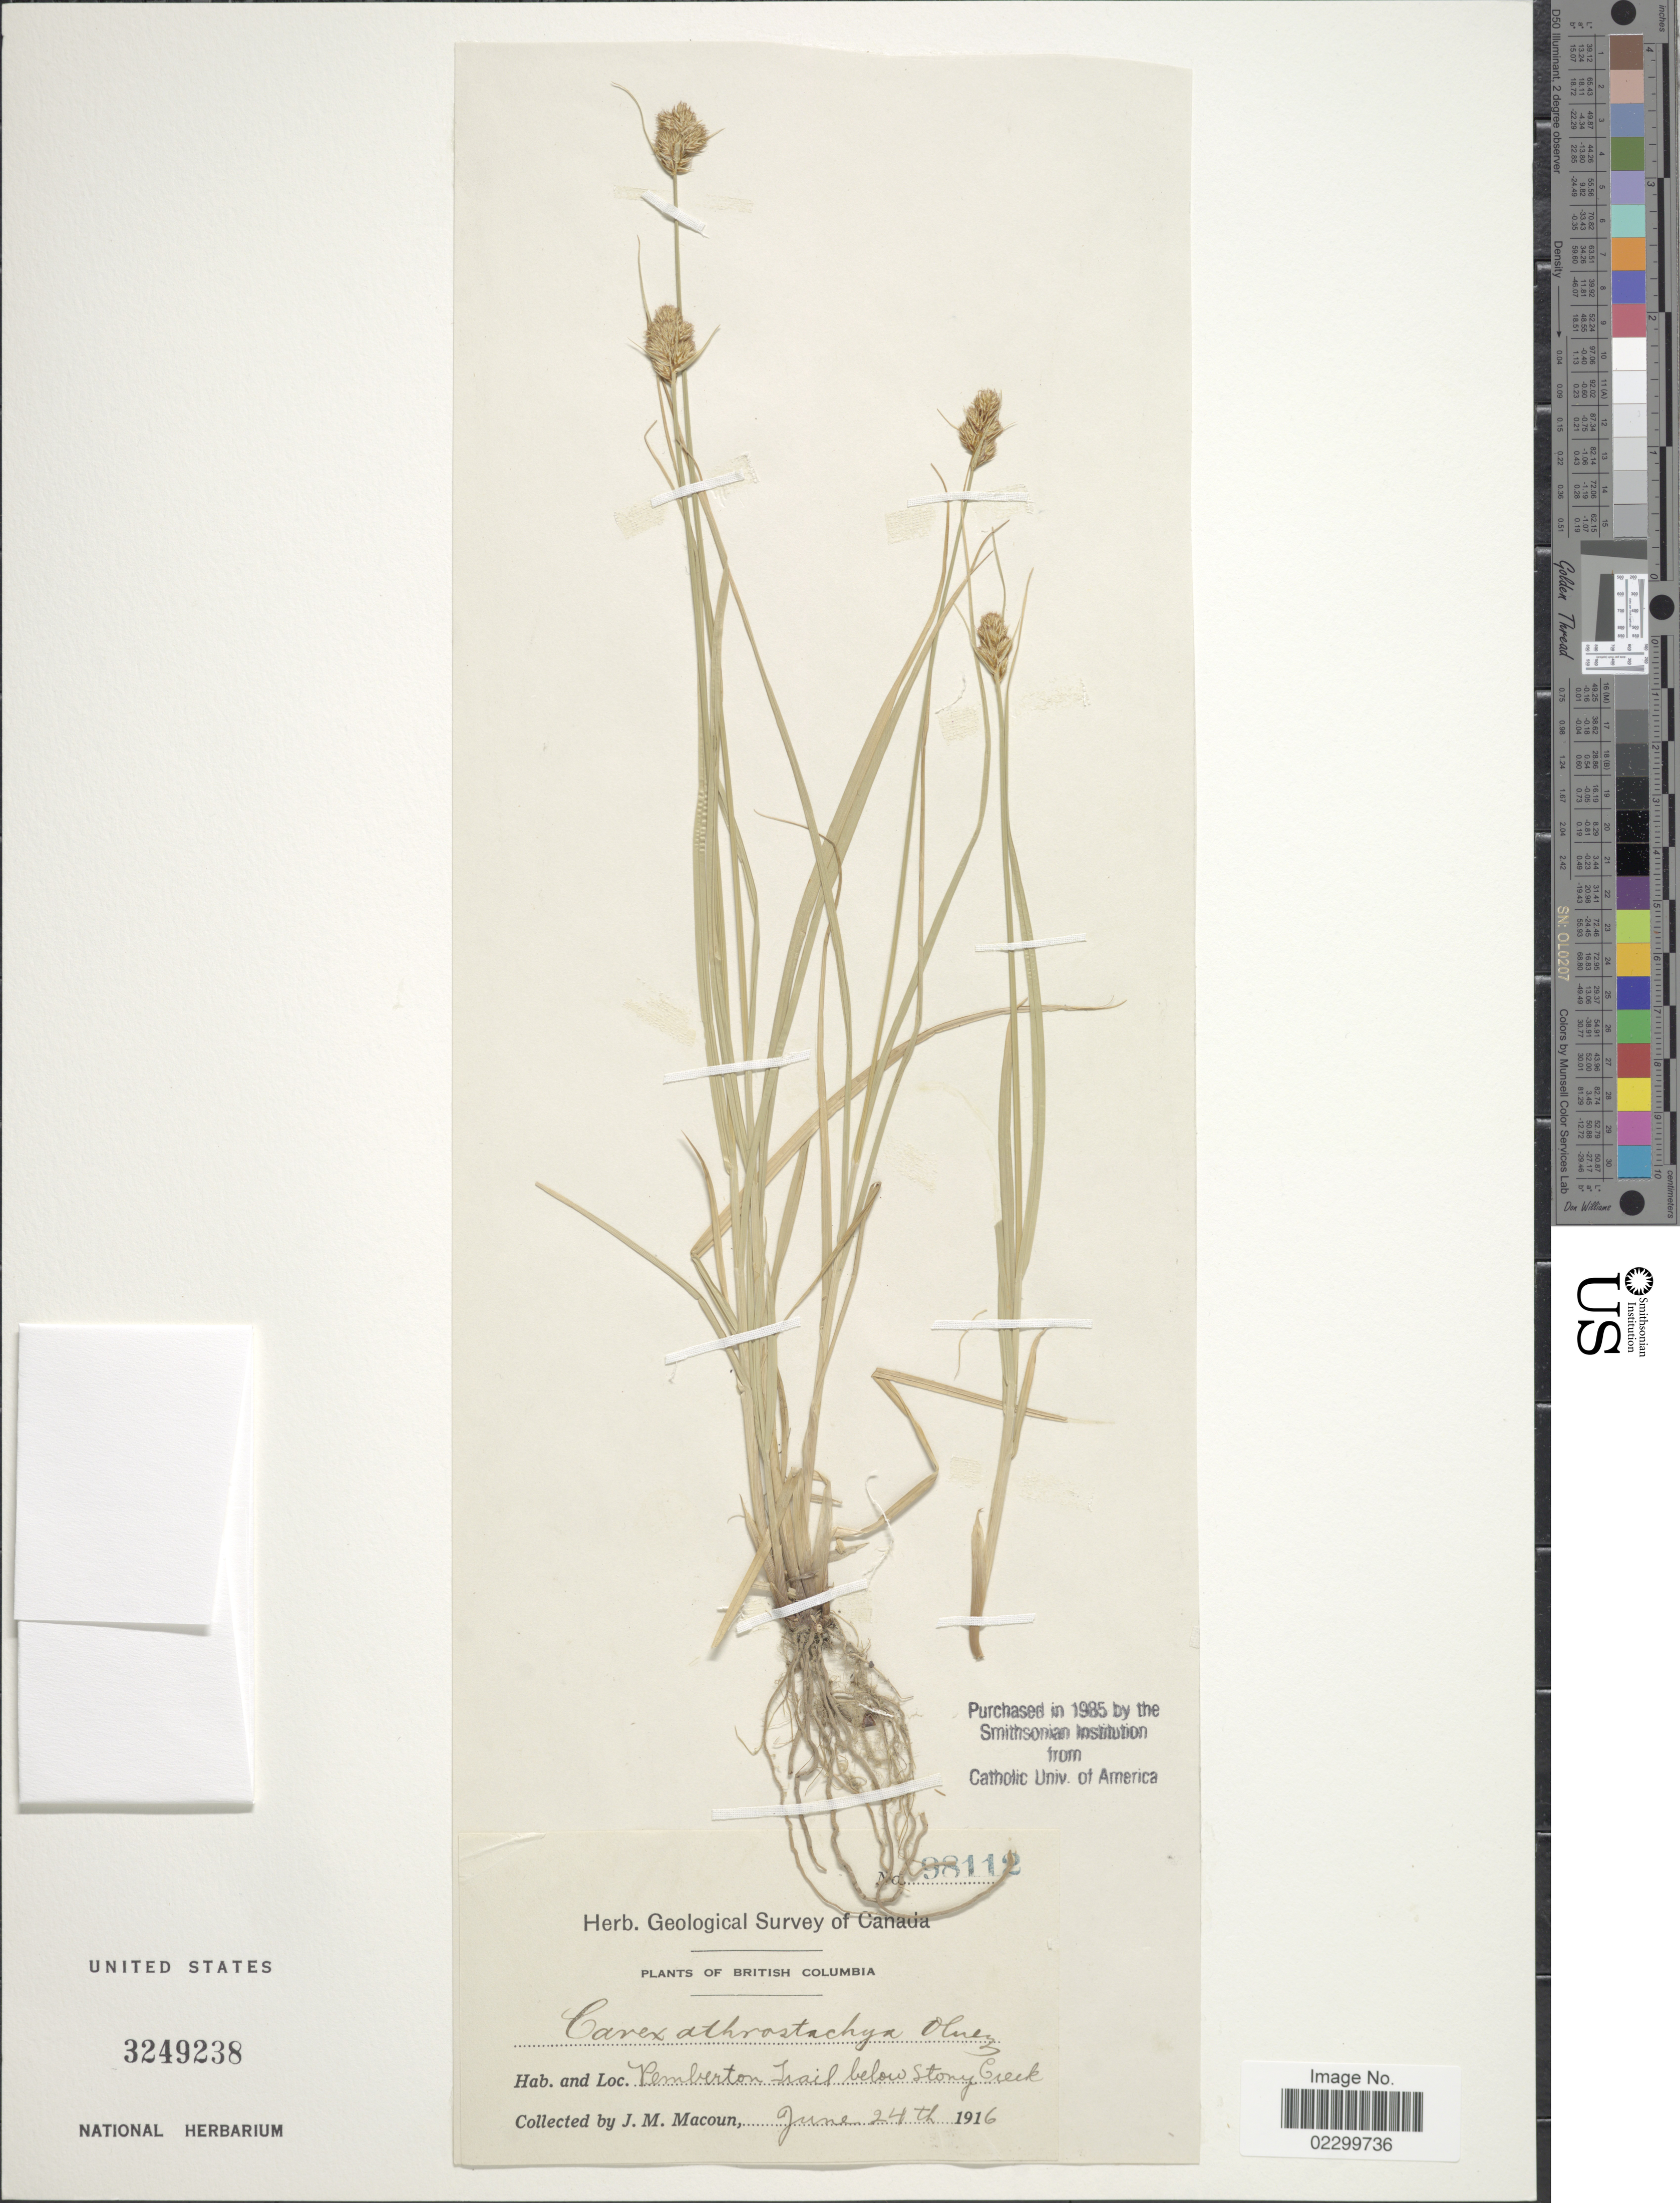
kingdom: Plantae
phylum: Tracheophyta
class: Liliopsida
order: Poales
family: Cyperaceae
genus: Carex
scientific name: Carex athrostachya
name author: Olney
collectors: J. M. Macoun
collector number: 98112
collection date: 1916-06-24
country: Canada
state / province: British Columbia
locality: Pemberton Trail below Stony Creek.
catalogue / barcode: US 3249238